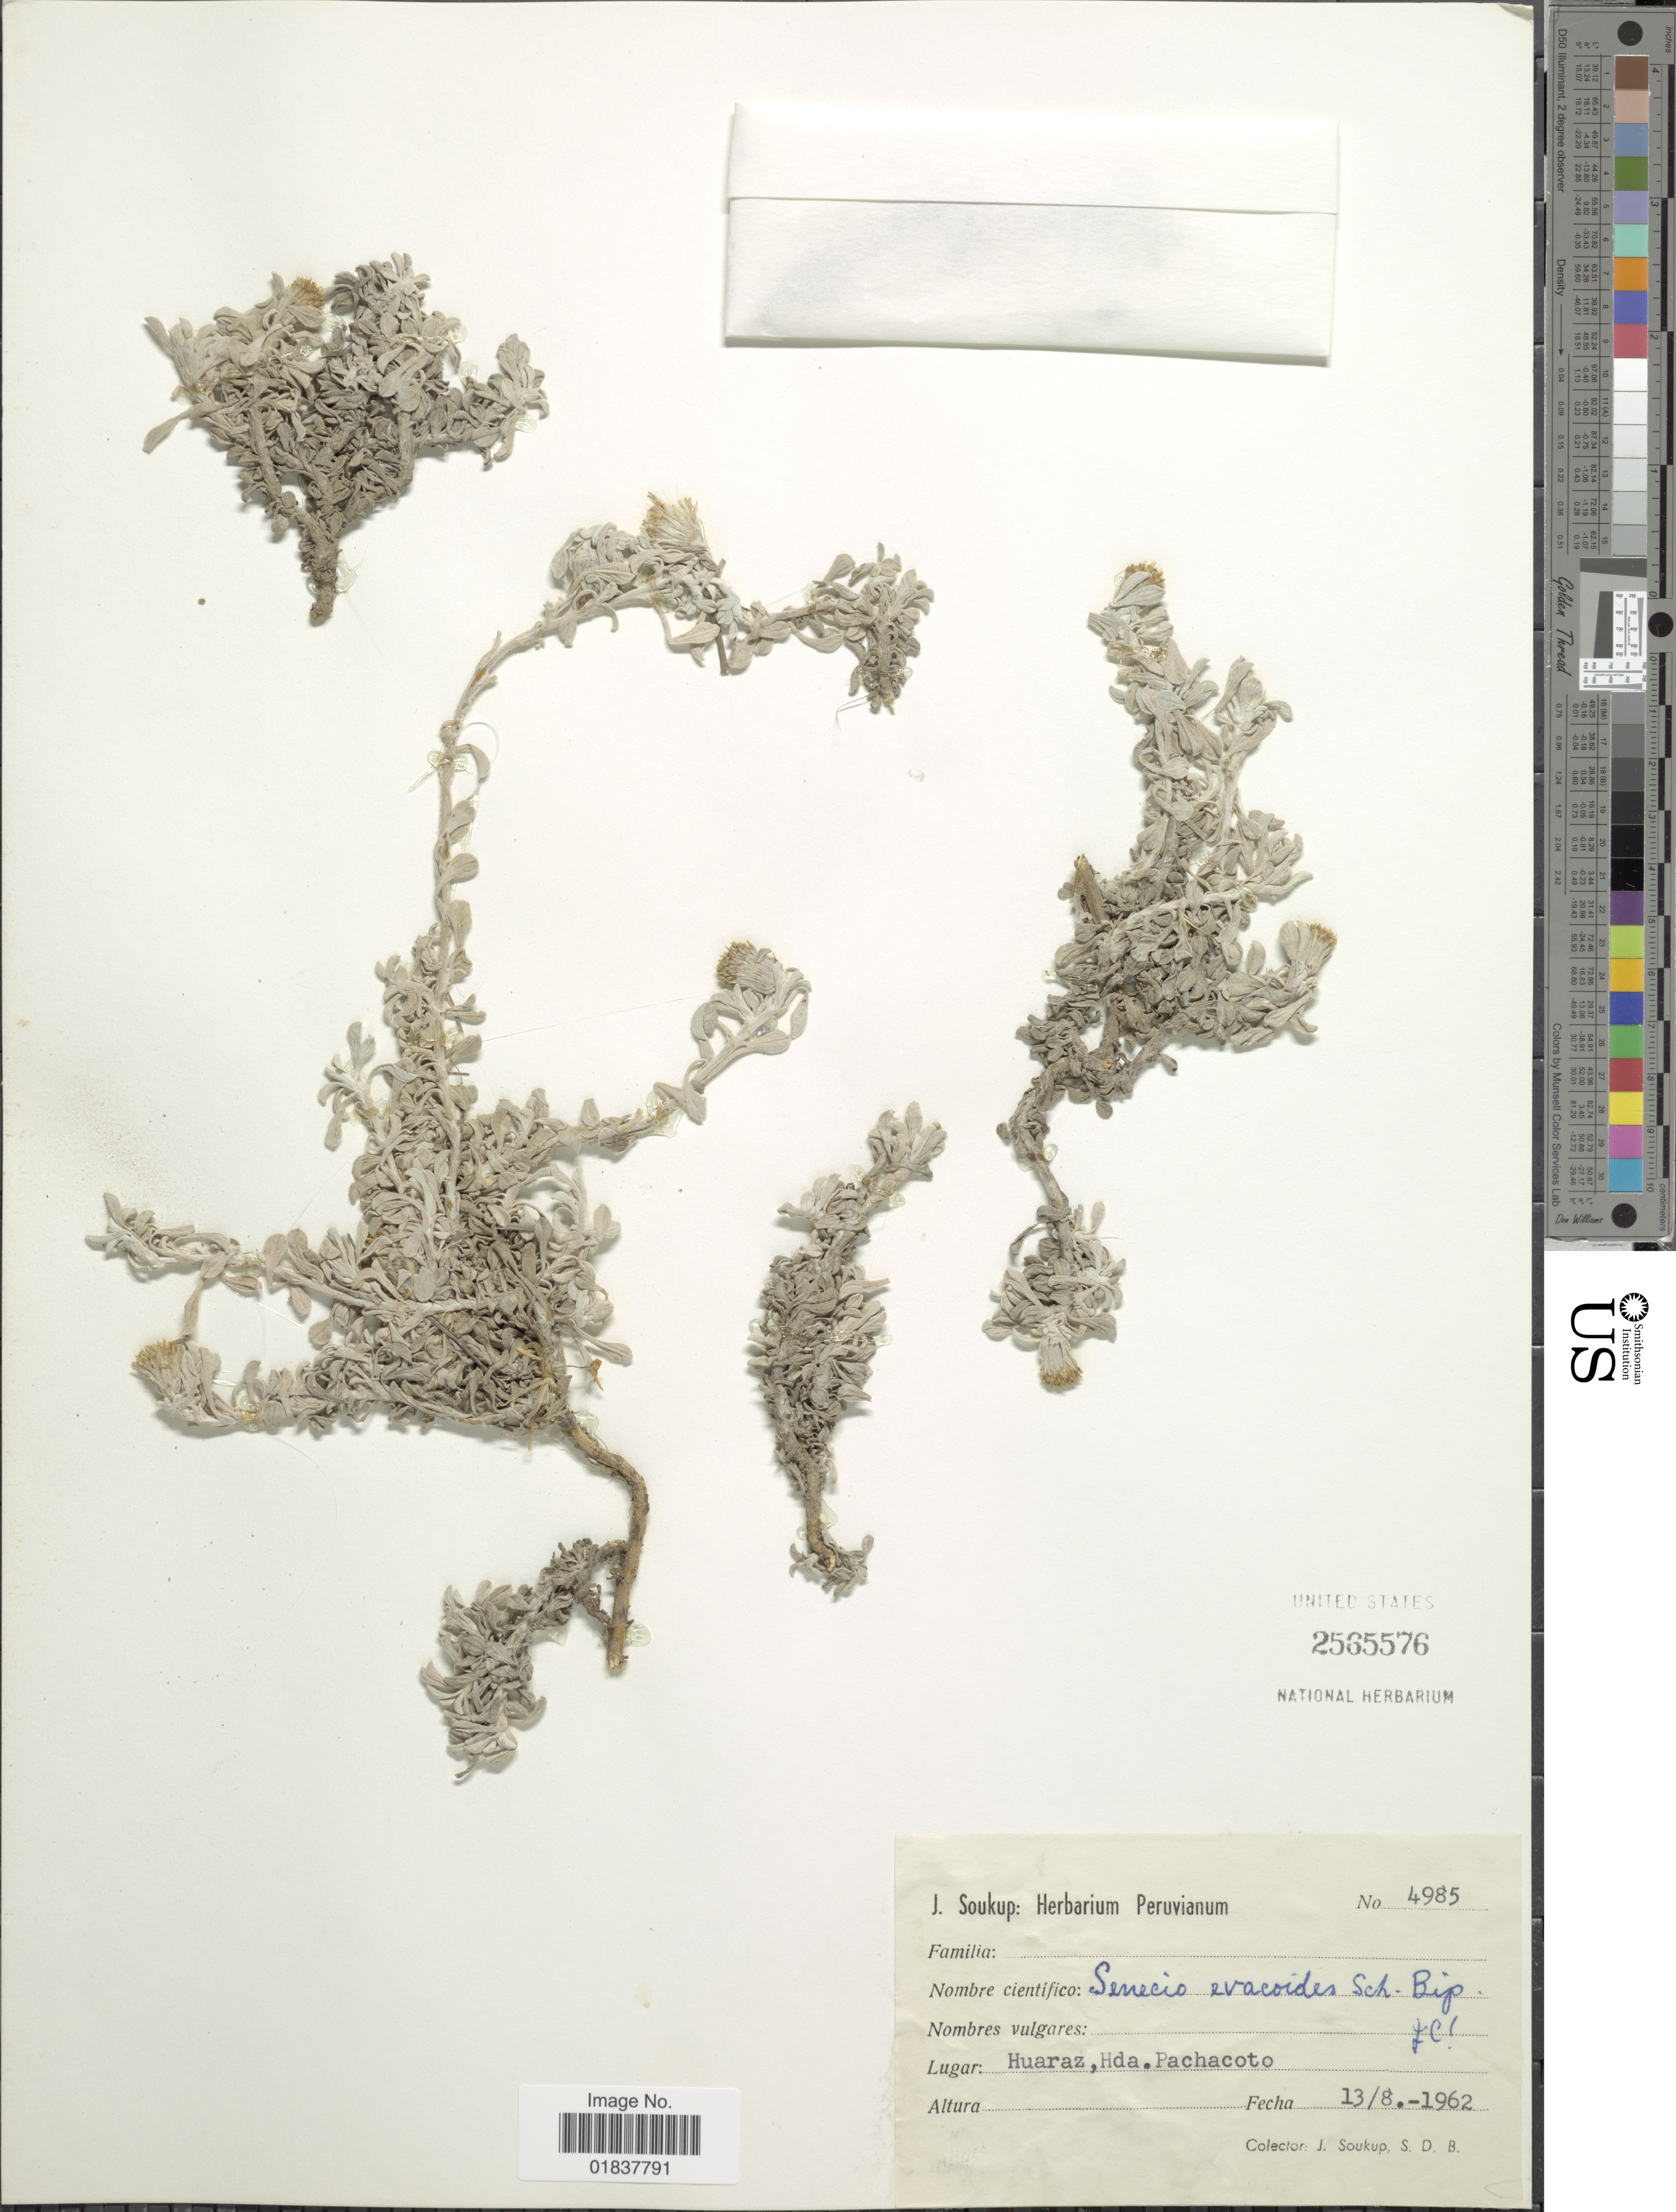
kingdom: Plantae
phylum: Tracheophyta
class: Magnoliopsida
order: Asterales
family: Asteraceae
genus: Senecio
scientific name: Senecio evacoides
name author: Sch. Bip.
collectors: J. Soukup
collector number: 4985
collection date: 1962-08-13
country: Peru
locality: Huaraz, Hda. Pachacoto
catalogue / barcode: US 2565576